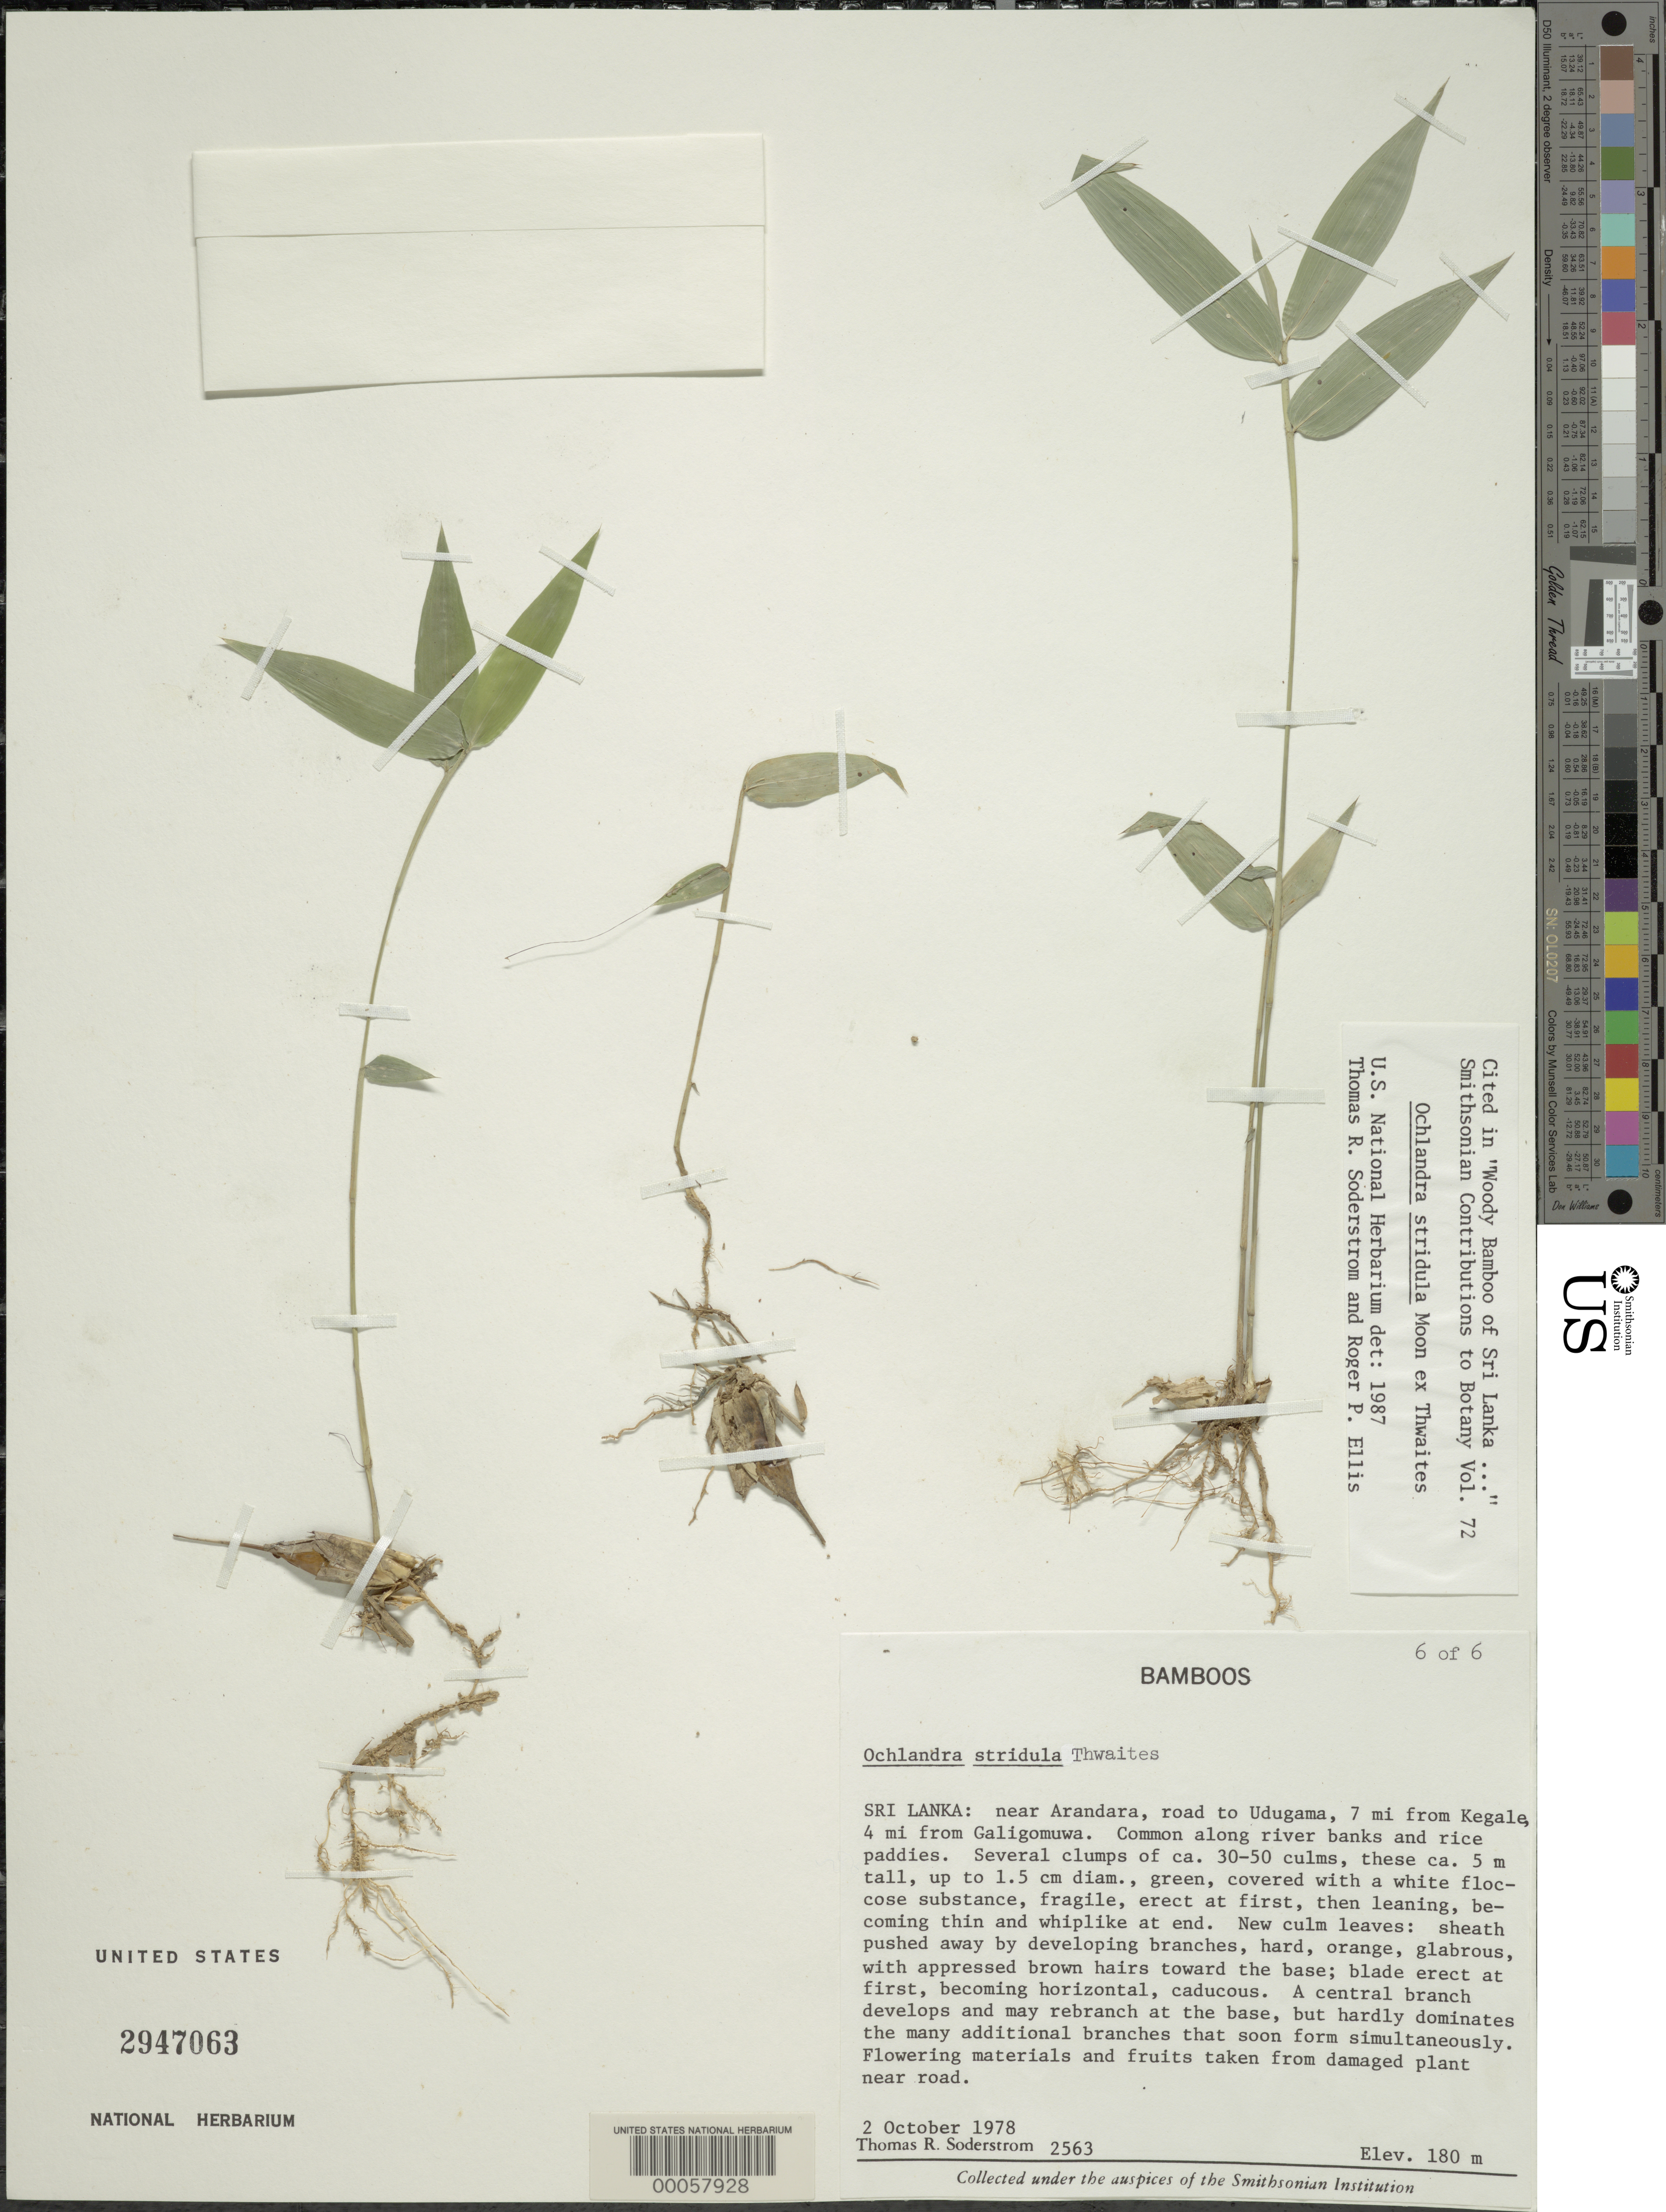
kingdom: Plantae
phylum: Tracheophyta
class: Liliopsida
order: Poales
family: Poaceae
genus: Ochlandra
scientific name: Ochlandra stridula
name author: Moon ex Thwaites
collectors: T. R. Soderstrom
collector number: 2563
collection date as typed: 02 Oct 1978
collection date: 1978-10-02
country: Sri Lanka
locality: Near arandara, road to udugama, 7 miles from kegale, 4 miles from galigomuwa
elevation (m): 180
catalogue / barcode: US 2947063